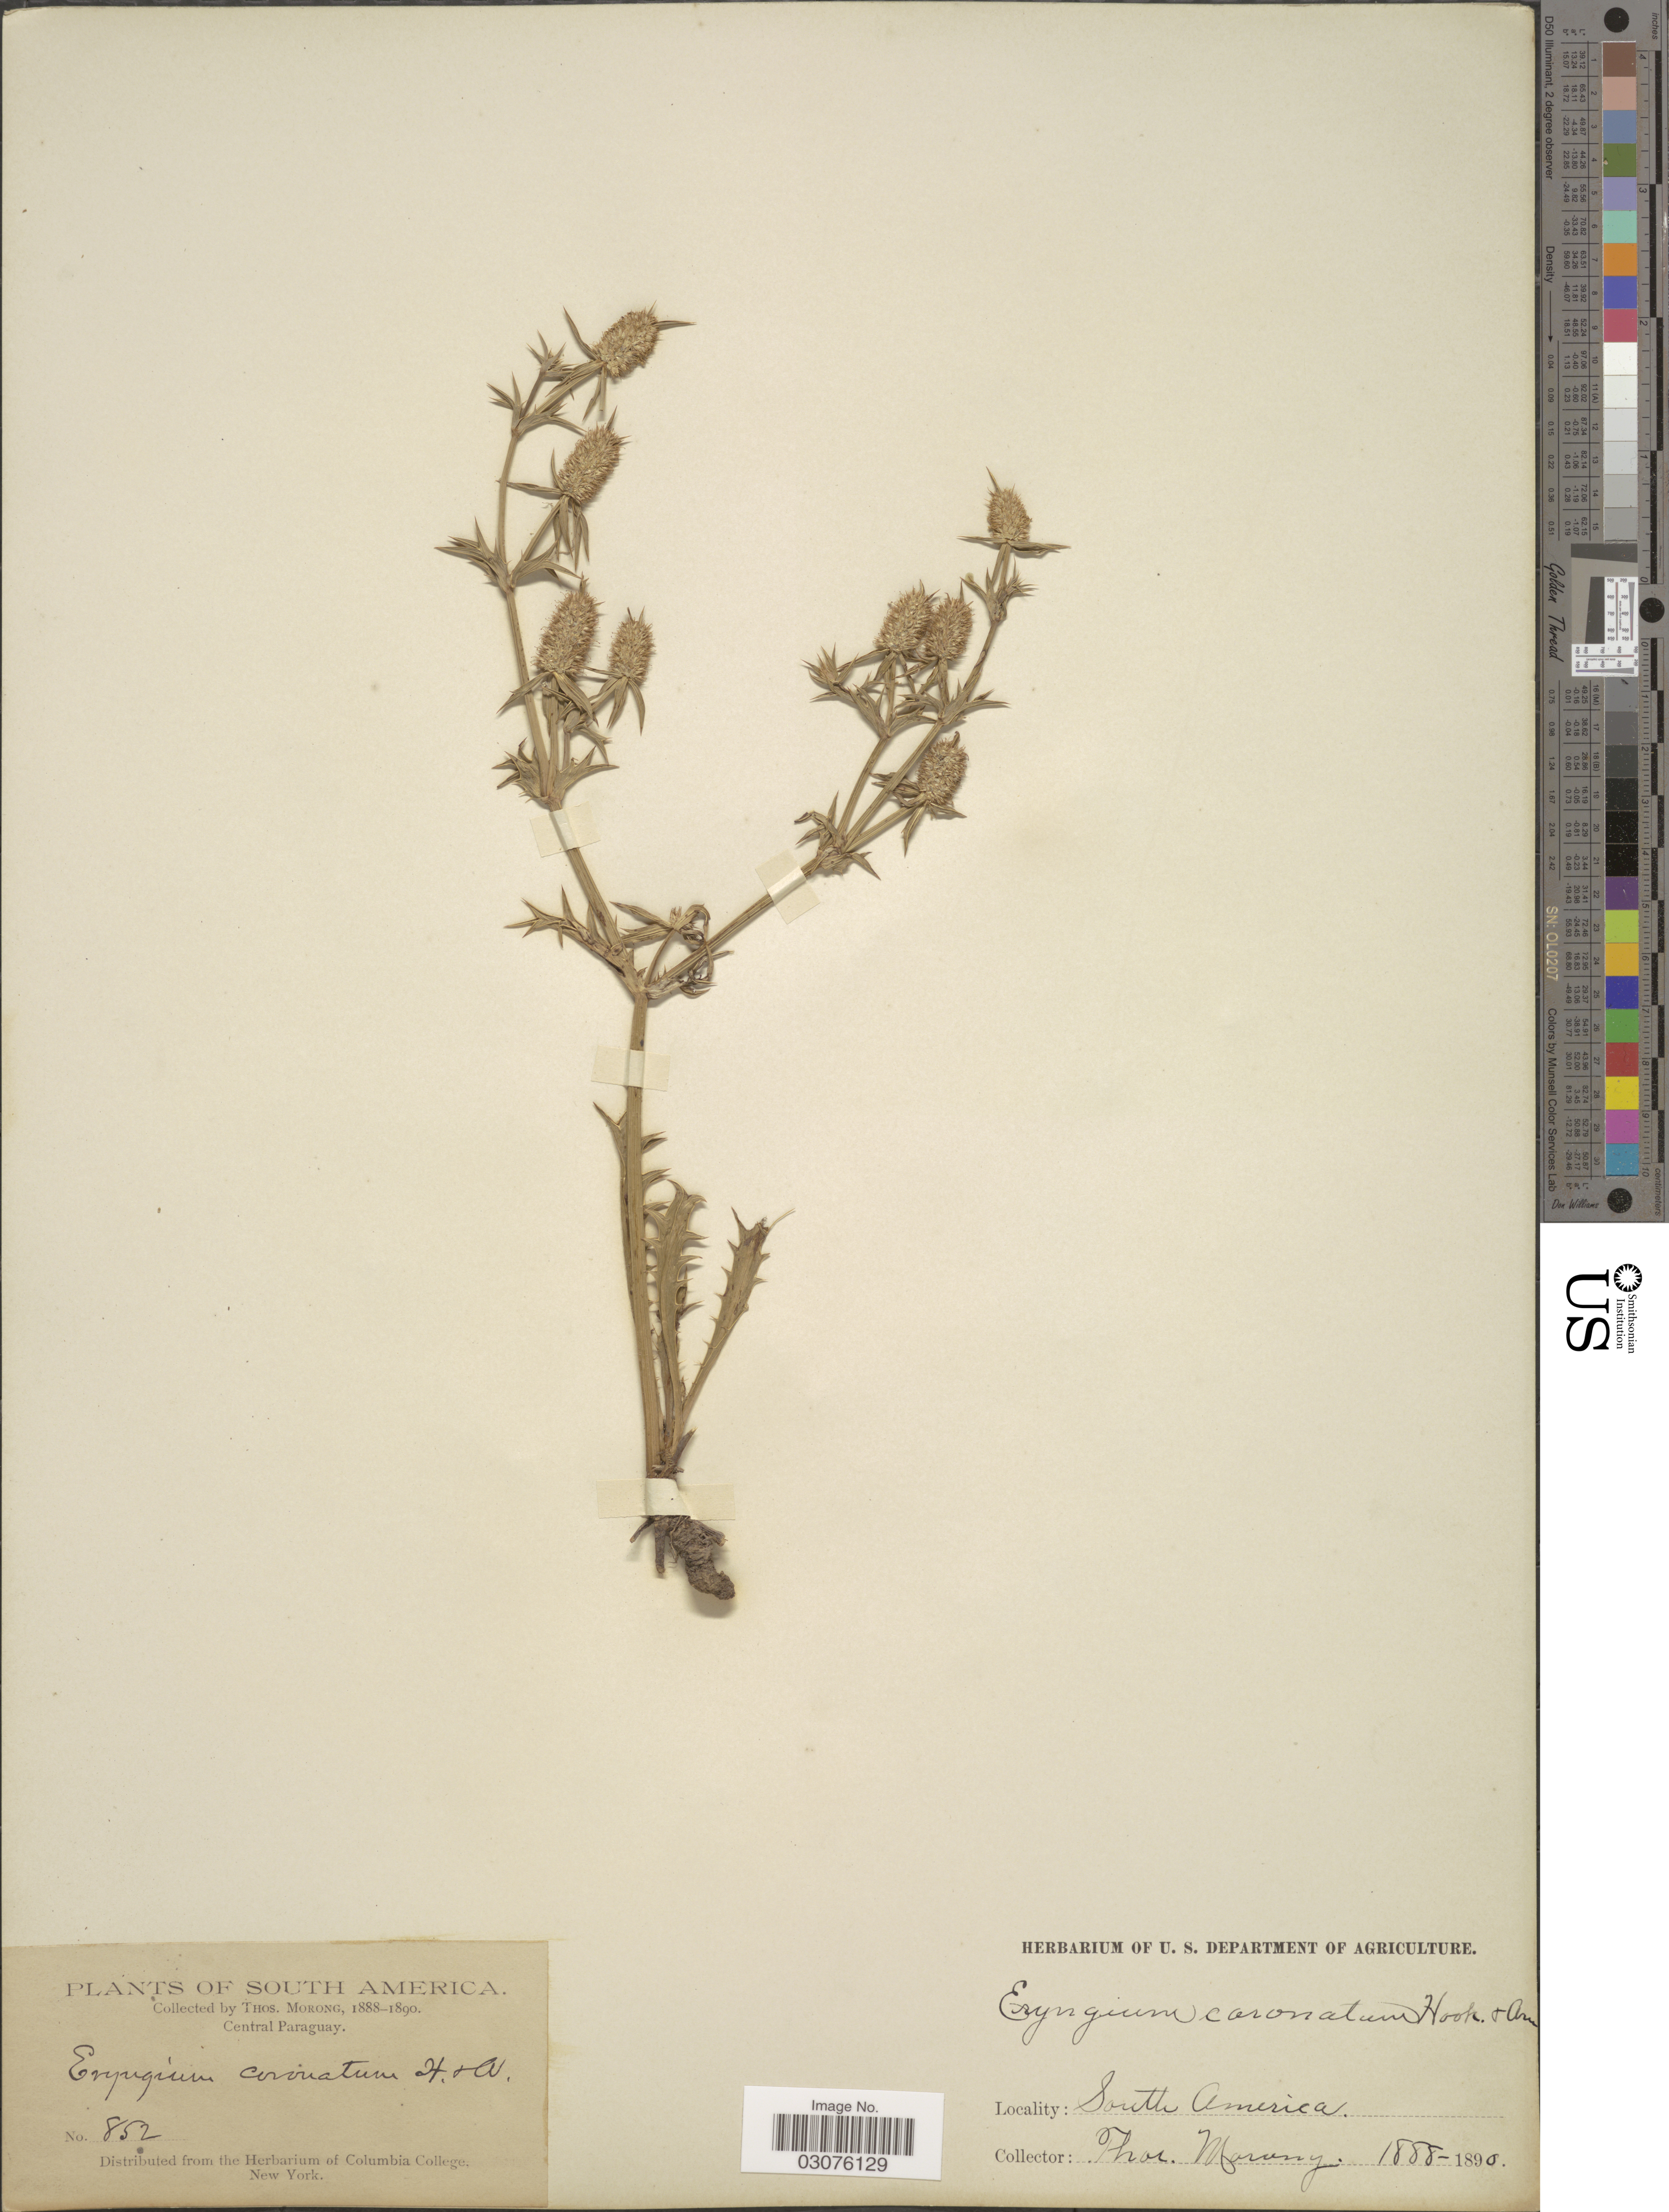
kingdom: Plantae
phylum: Tracheophyta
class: Magnoliopsida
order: Apiales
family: Apiaceae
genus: Eryngium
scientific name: Eryngium coronatum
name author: Hook. & Arn.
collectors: ex herb. T. Morong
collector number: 852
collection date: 1888/1890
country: Paraguay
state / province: Central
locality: Central Paraguay.